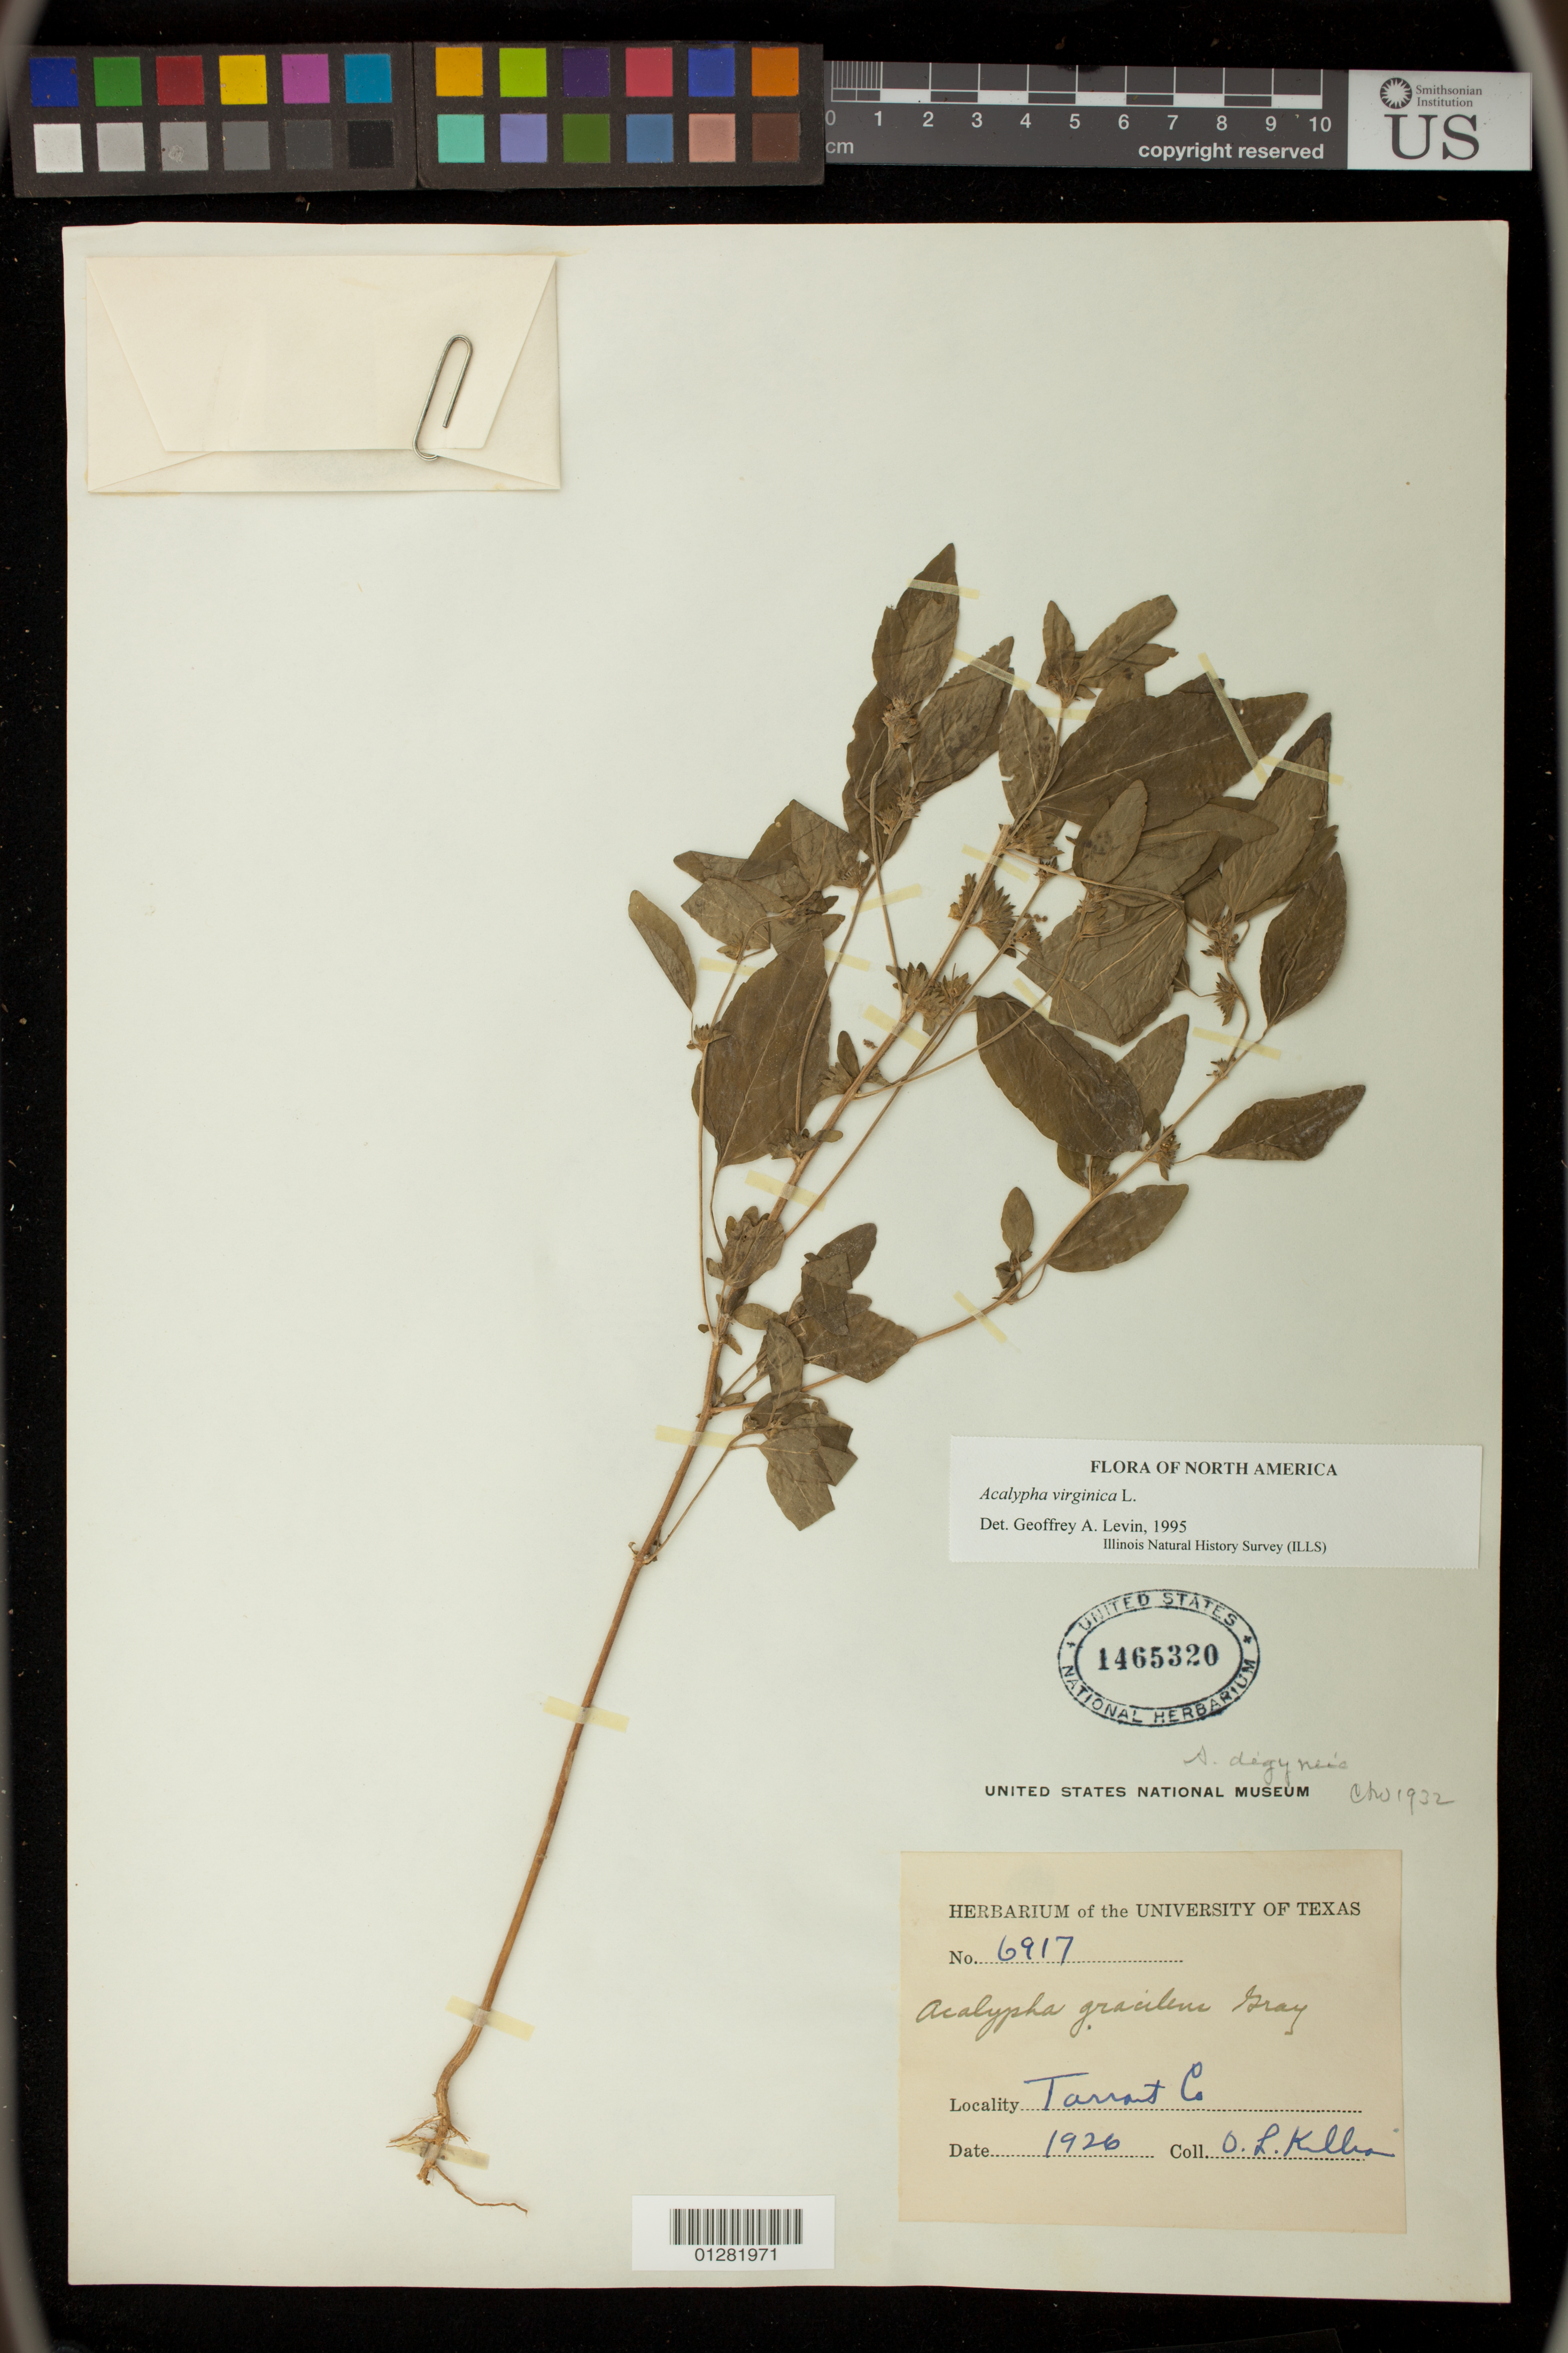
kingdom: Plantae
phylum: Tracheophyta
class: Magnoliopsida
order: Malpighiales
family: Euphorbiaceae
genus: Acalypha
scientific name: Acalypha virginica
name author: L.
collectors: O. Kellian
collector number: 6917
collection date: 1926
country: United States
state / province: Texas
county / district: Tarrant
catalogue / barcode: US 1465320